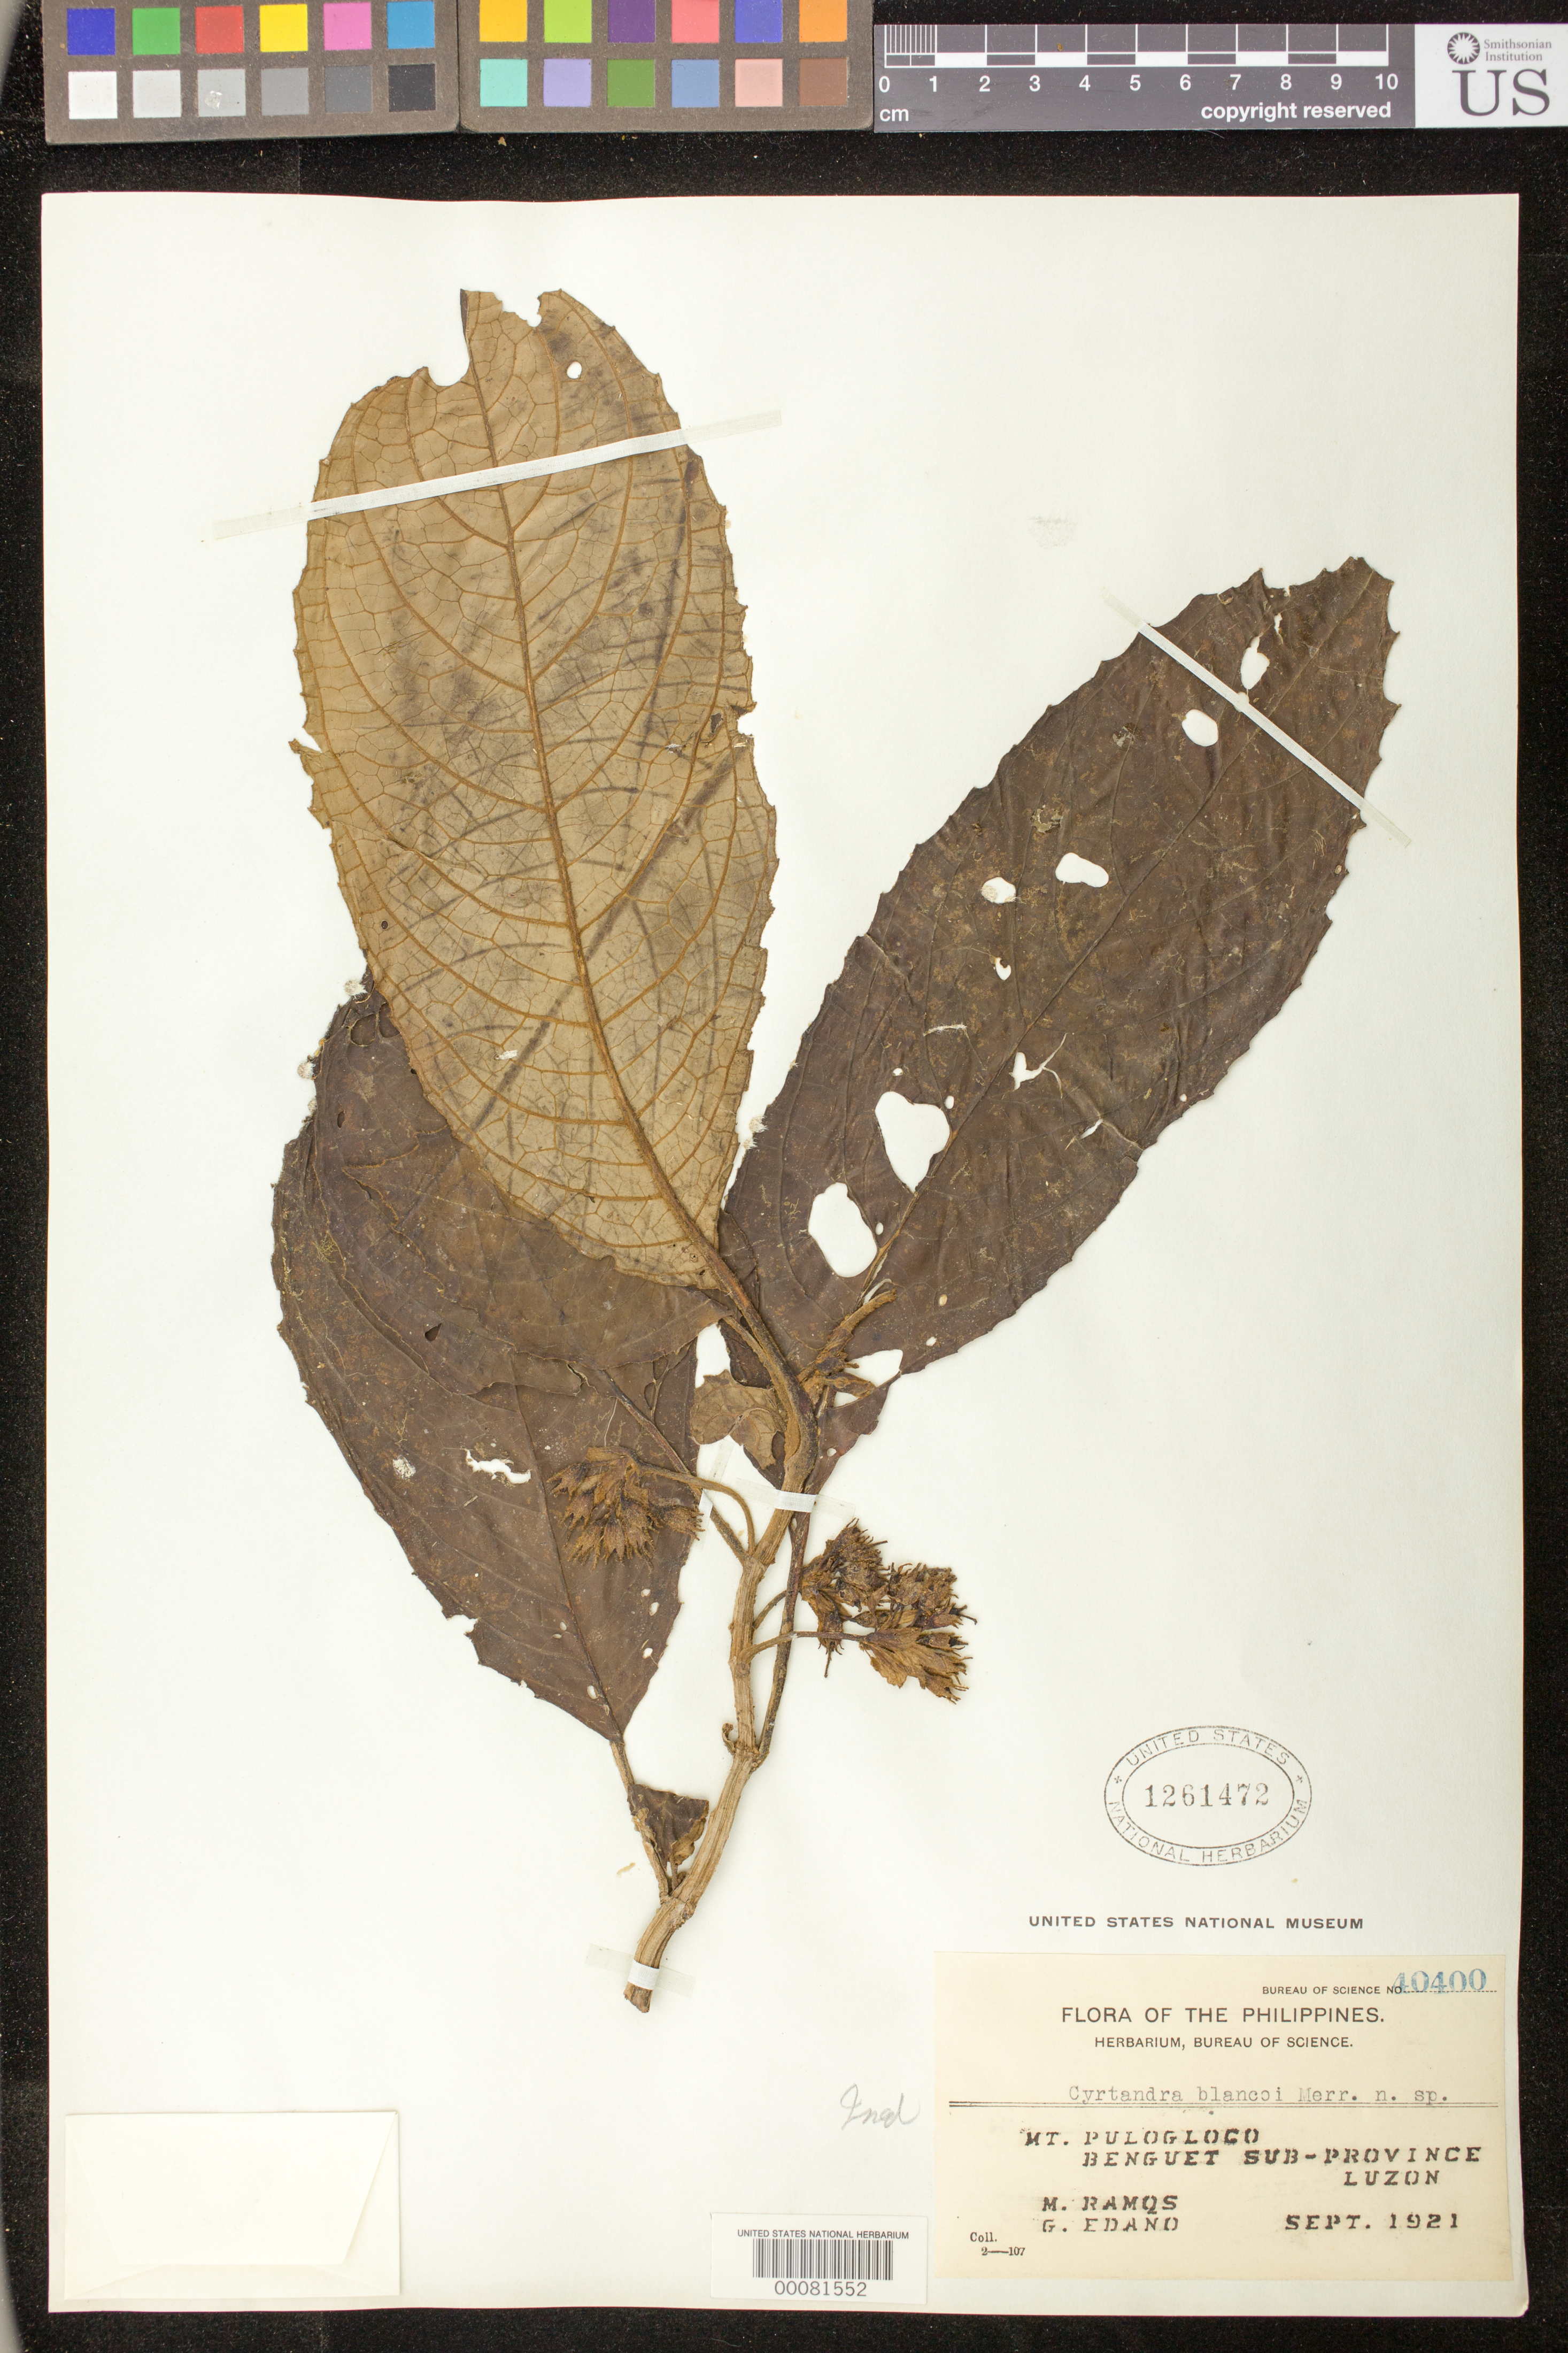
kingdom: Plantae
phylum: Tracheophyta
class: Magnoliopsida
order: Lamiales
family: Gesneriaceae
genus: Cyrtandra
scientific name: Cyrtandra sp.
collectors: M. Ramos & G. Edaño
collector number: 40400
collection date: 1921-09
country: Philippines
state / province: Cordillera (Administrative Region)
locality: Mt. Pulogloco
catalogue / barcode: US 1261472